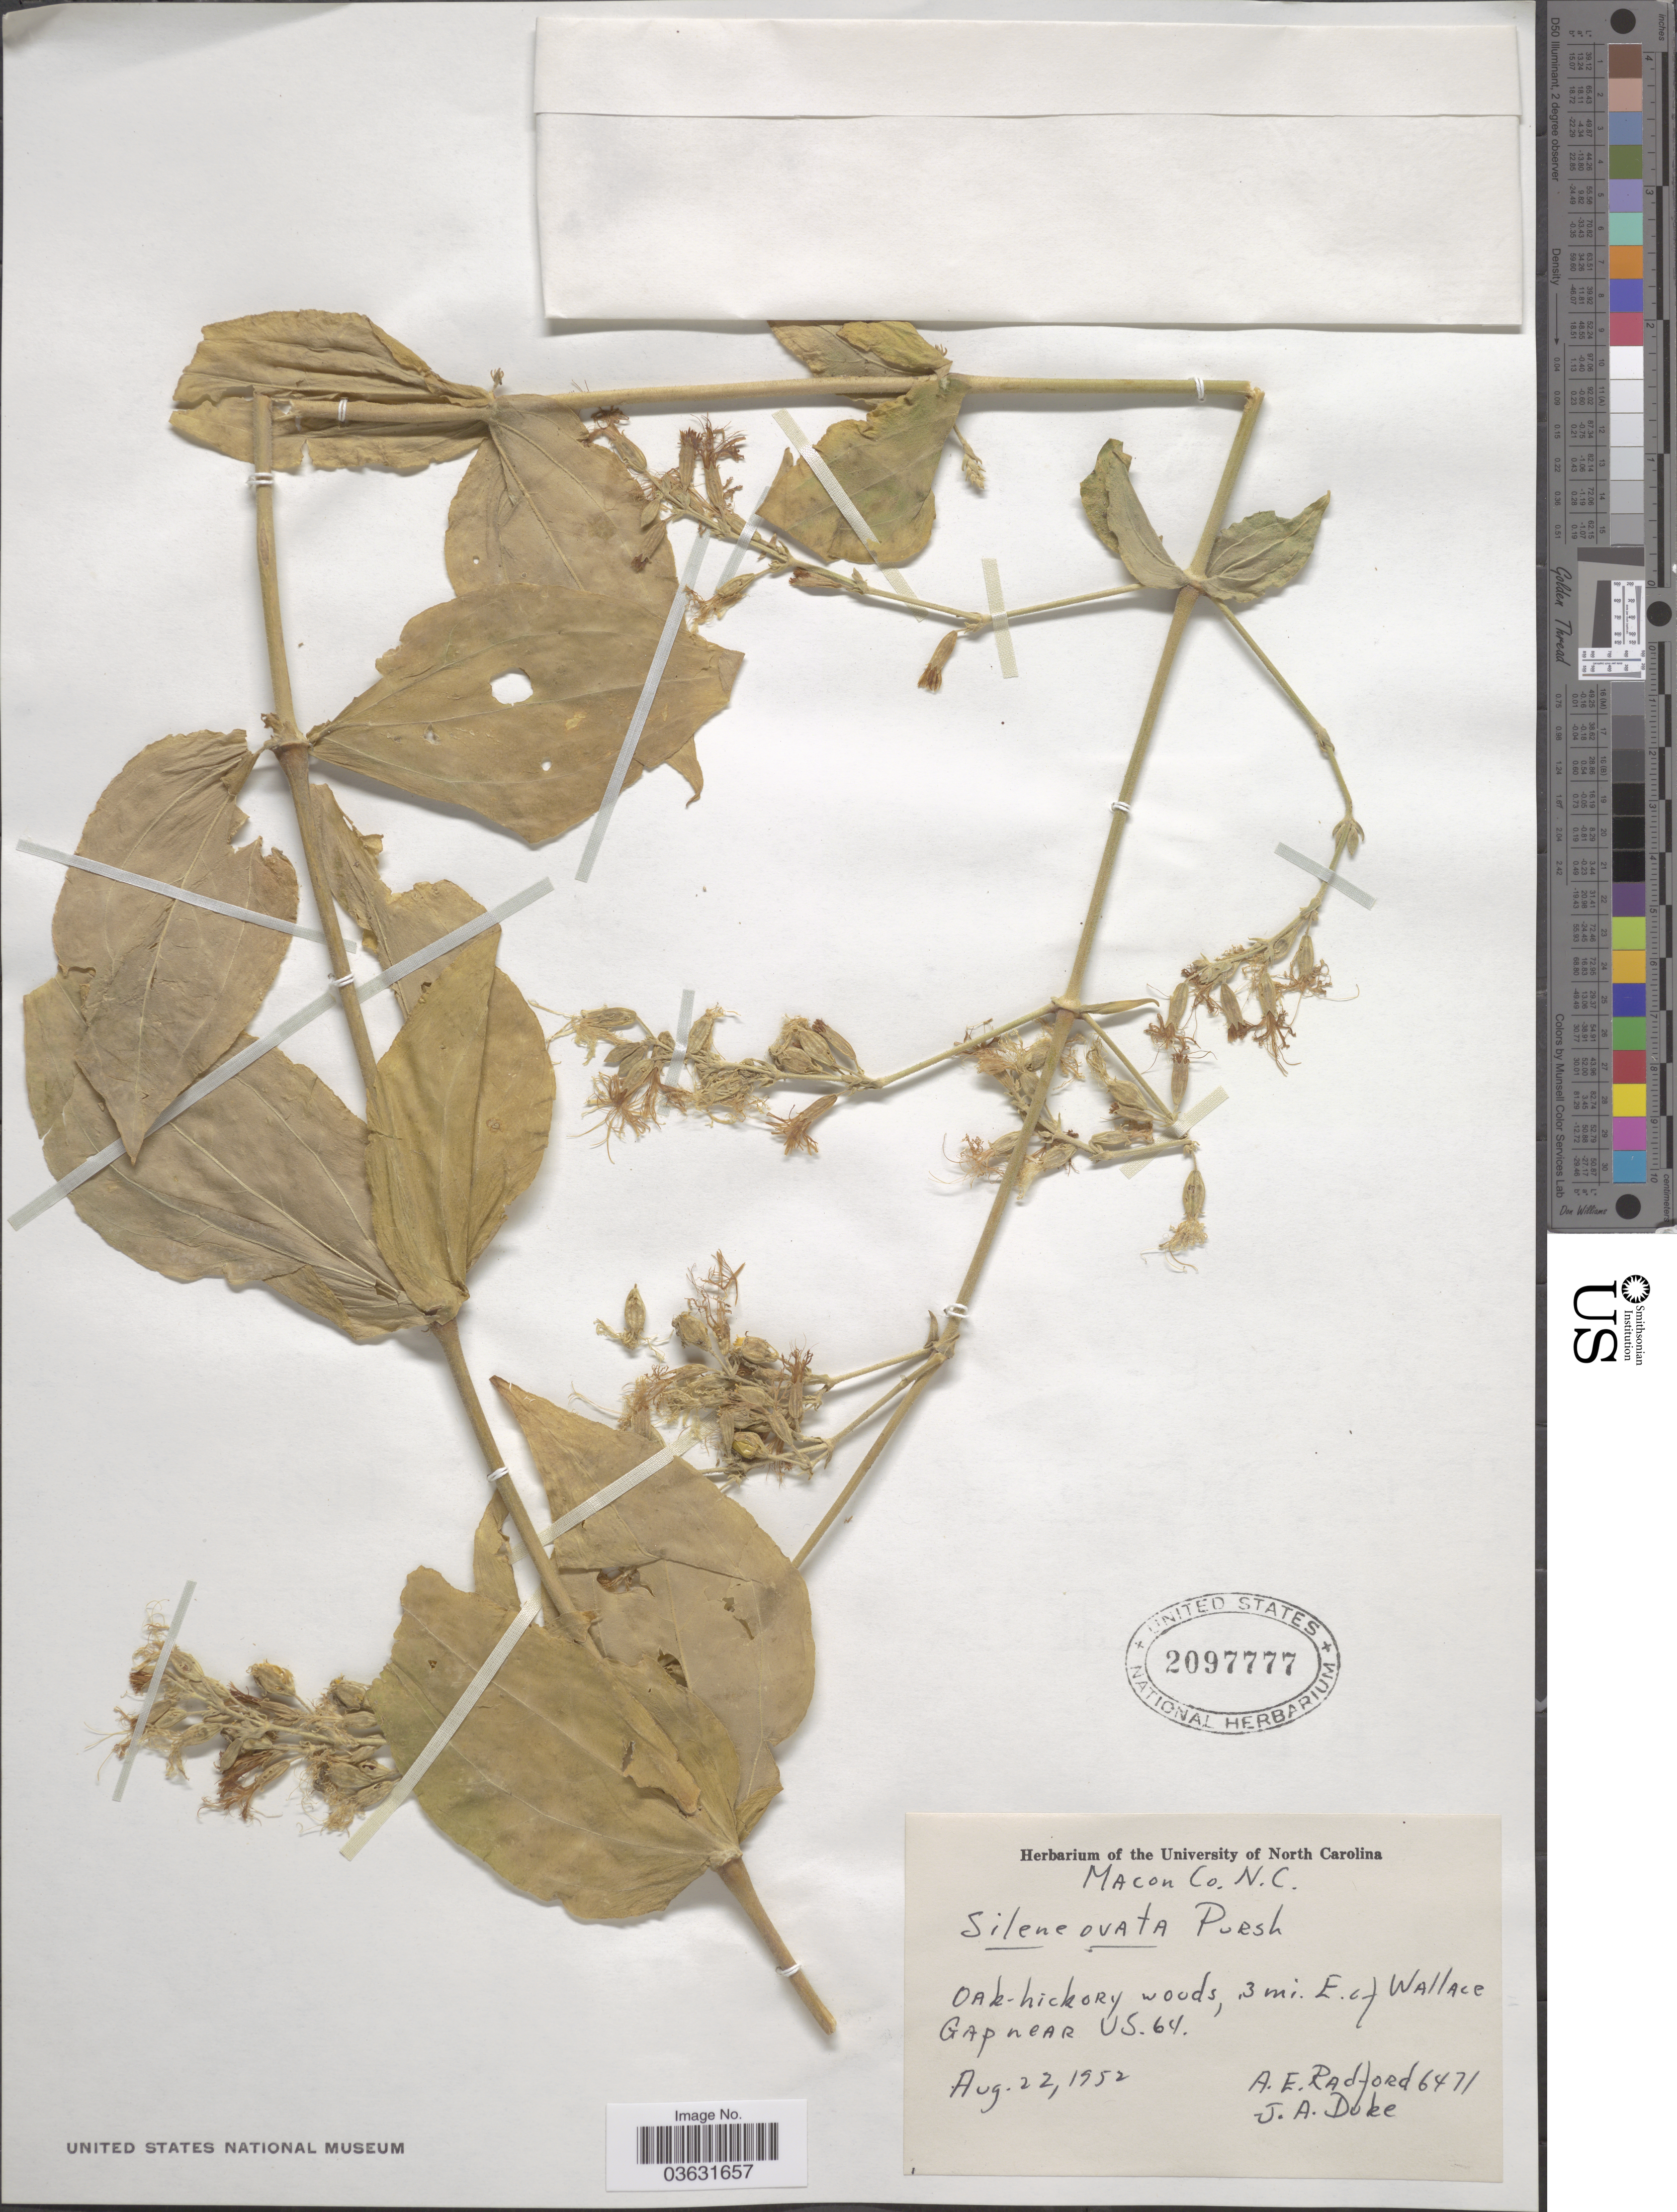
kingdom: Plantae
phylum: Tracheophyta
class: Magnoliopsida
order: Caryophyllales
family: Caryophyllaceae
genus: Silene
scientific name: Silene ovata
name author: Pursh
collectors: A. E. Radford & J. A. Duke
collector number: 6471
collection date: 1952-08-22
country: United States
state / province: North Carolina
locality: Macon Co. .3 mi. E. of Wallace Gap near U.S. 64.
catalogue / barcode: US 2097777